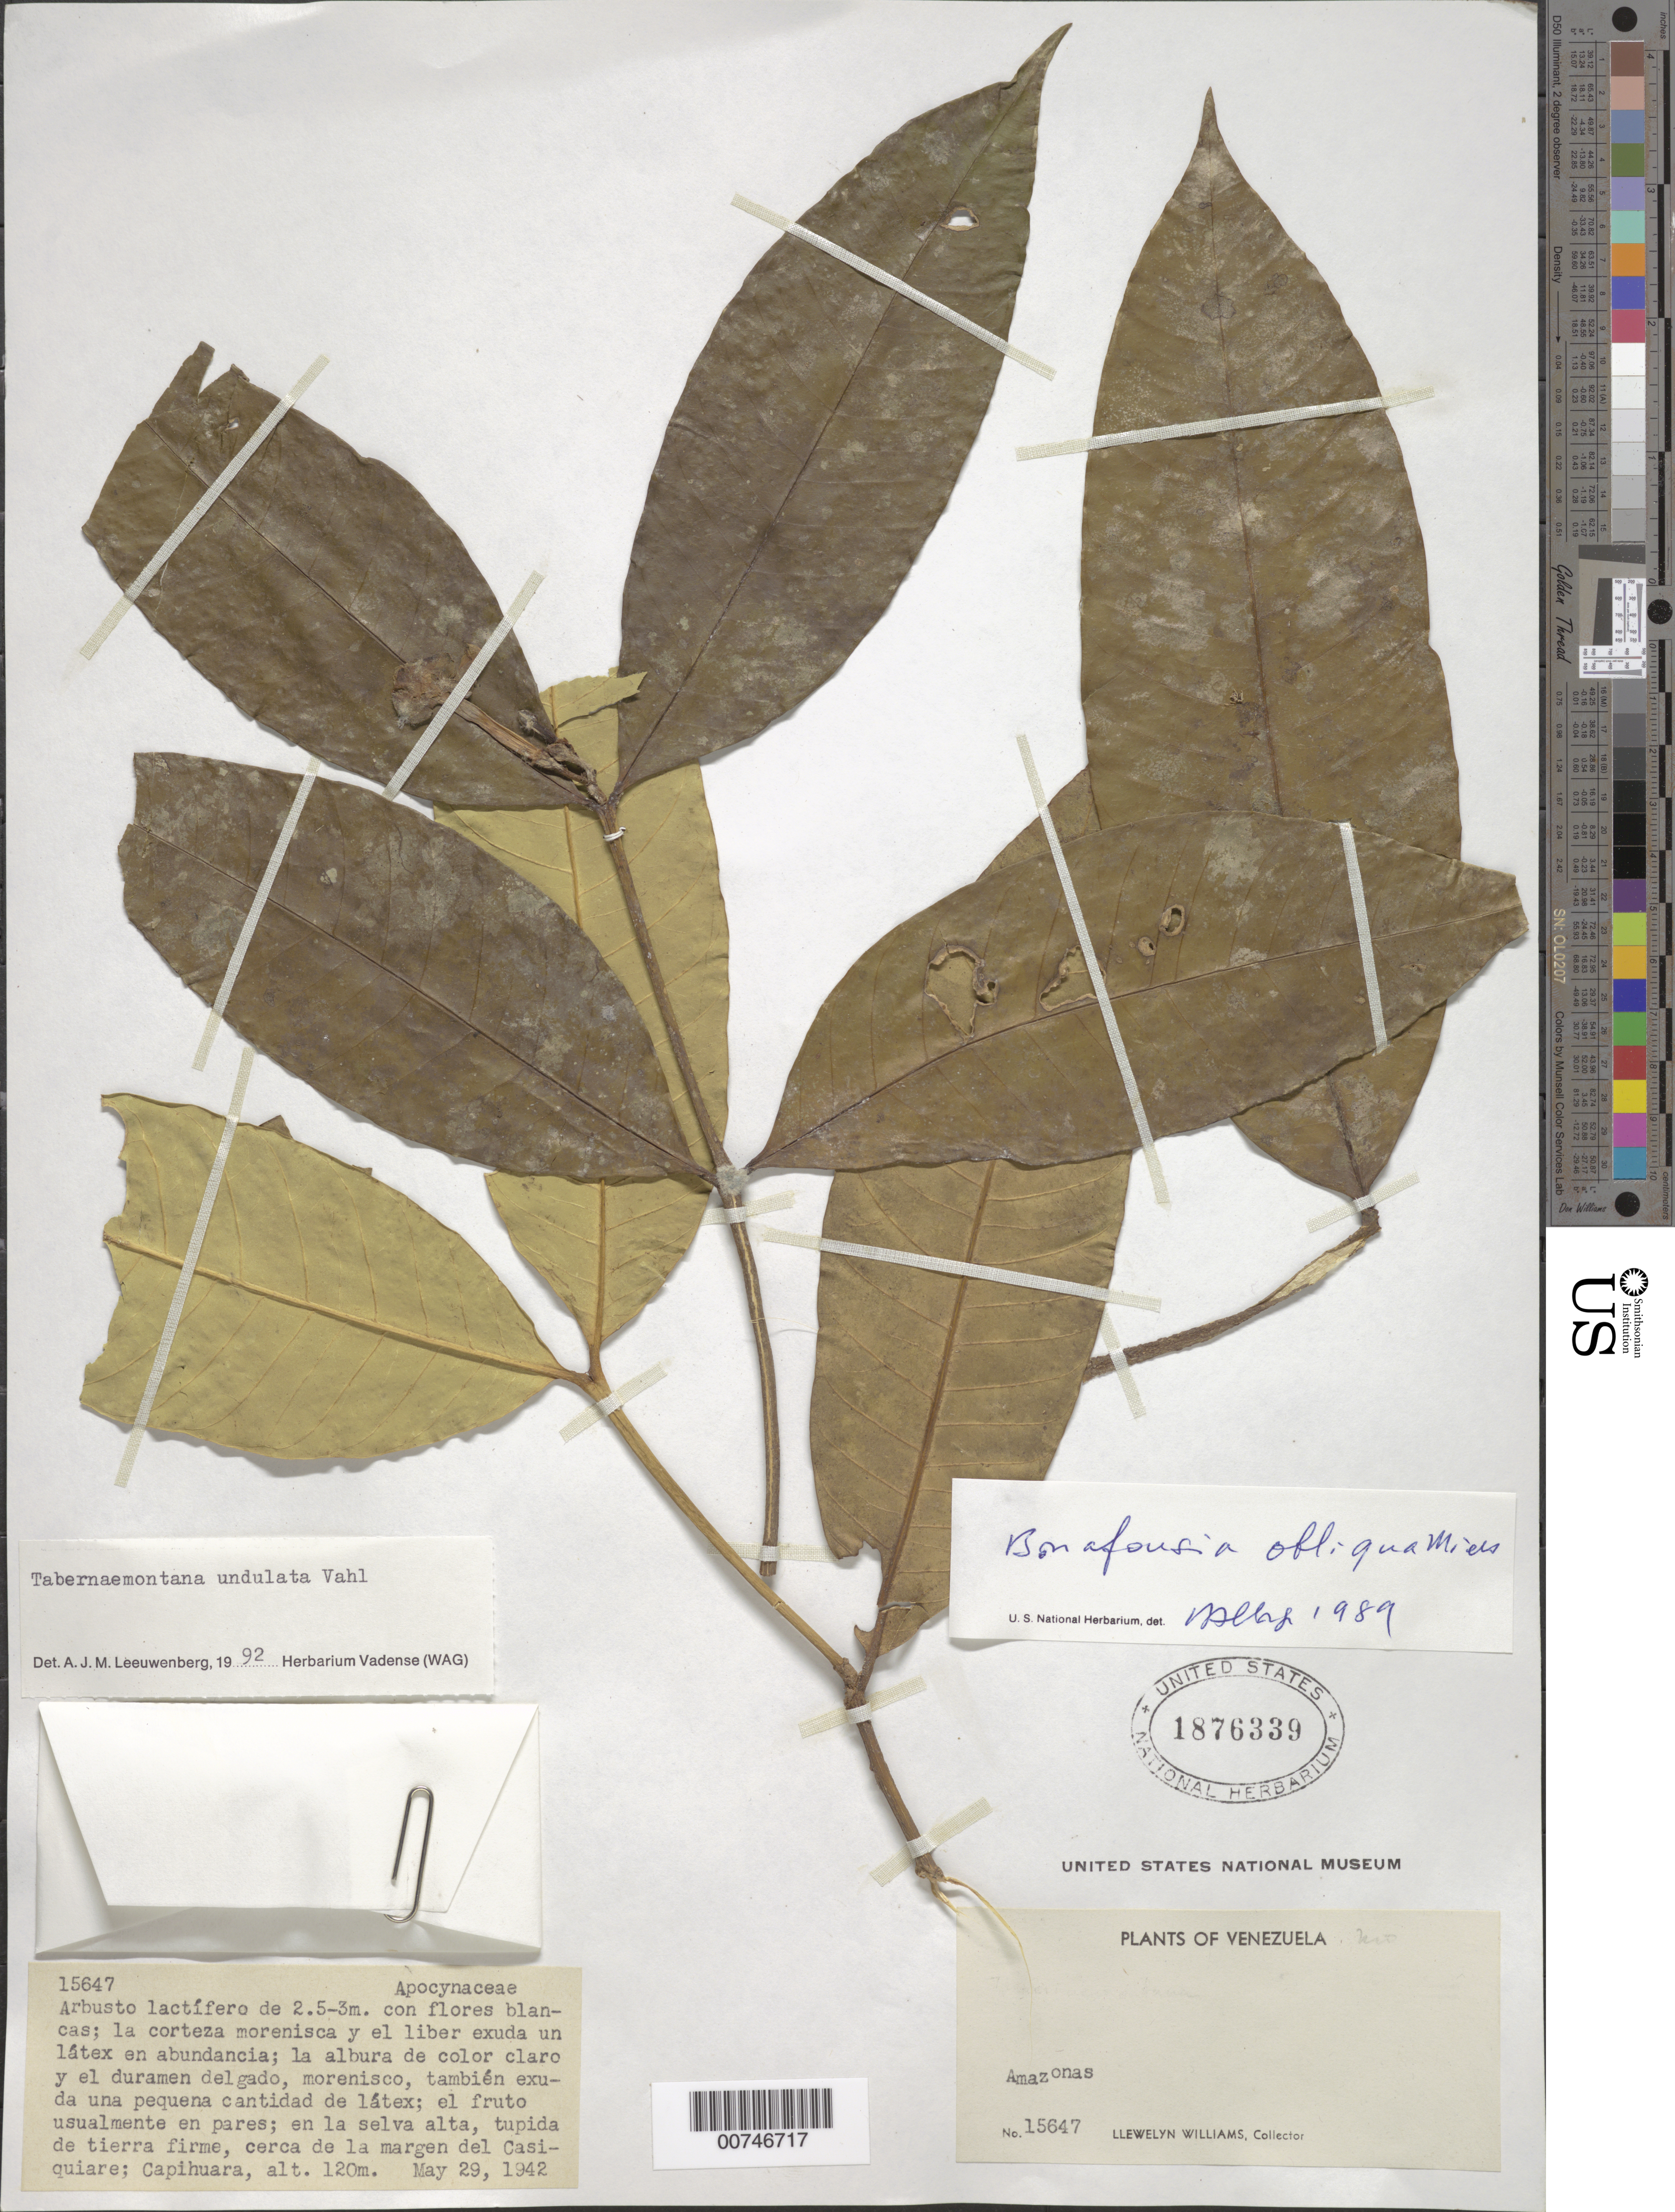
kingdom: Plantae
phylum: Tracheophyta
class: Magnoliopsida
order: Gentianales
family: Apocynaceae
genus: Tabernaemontana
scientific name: Tabernaemontana undulata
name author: Vahl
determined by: Leeuwenberg, A. J. M.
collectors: Ll. Williams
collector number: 15647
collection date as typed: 29-May-42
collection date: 1942-05-29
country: Venezuela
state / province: Amazonas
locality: Capihuara, Alto Casiquiare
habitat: Selva alta, tupida de tierra firme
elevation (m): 120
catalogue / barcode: US 1876339